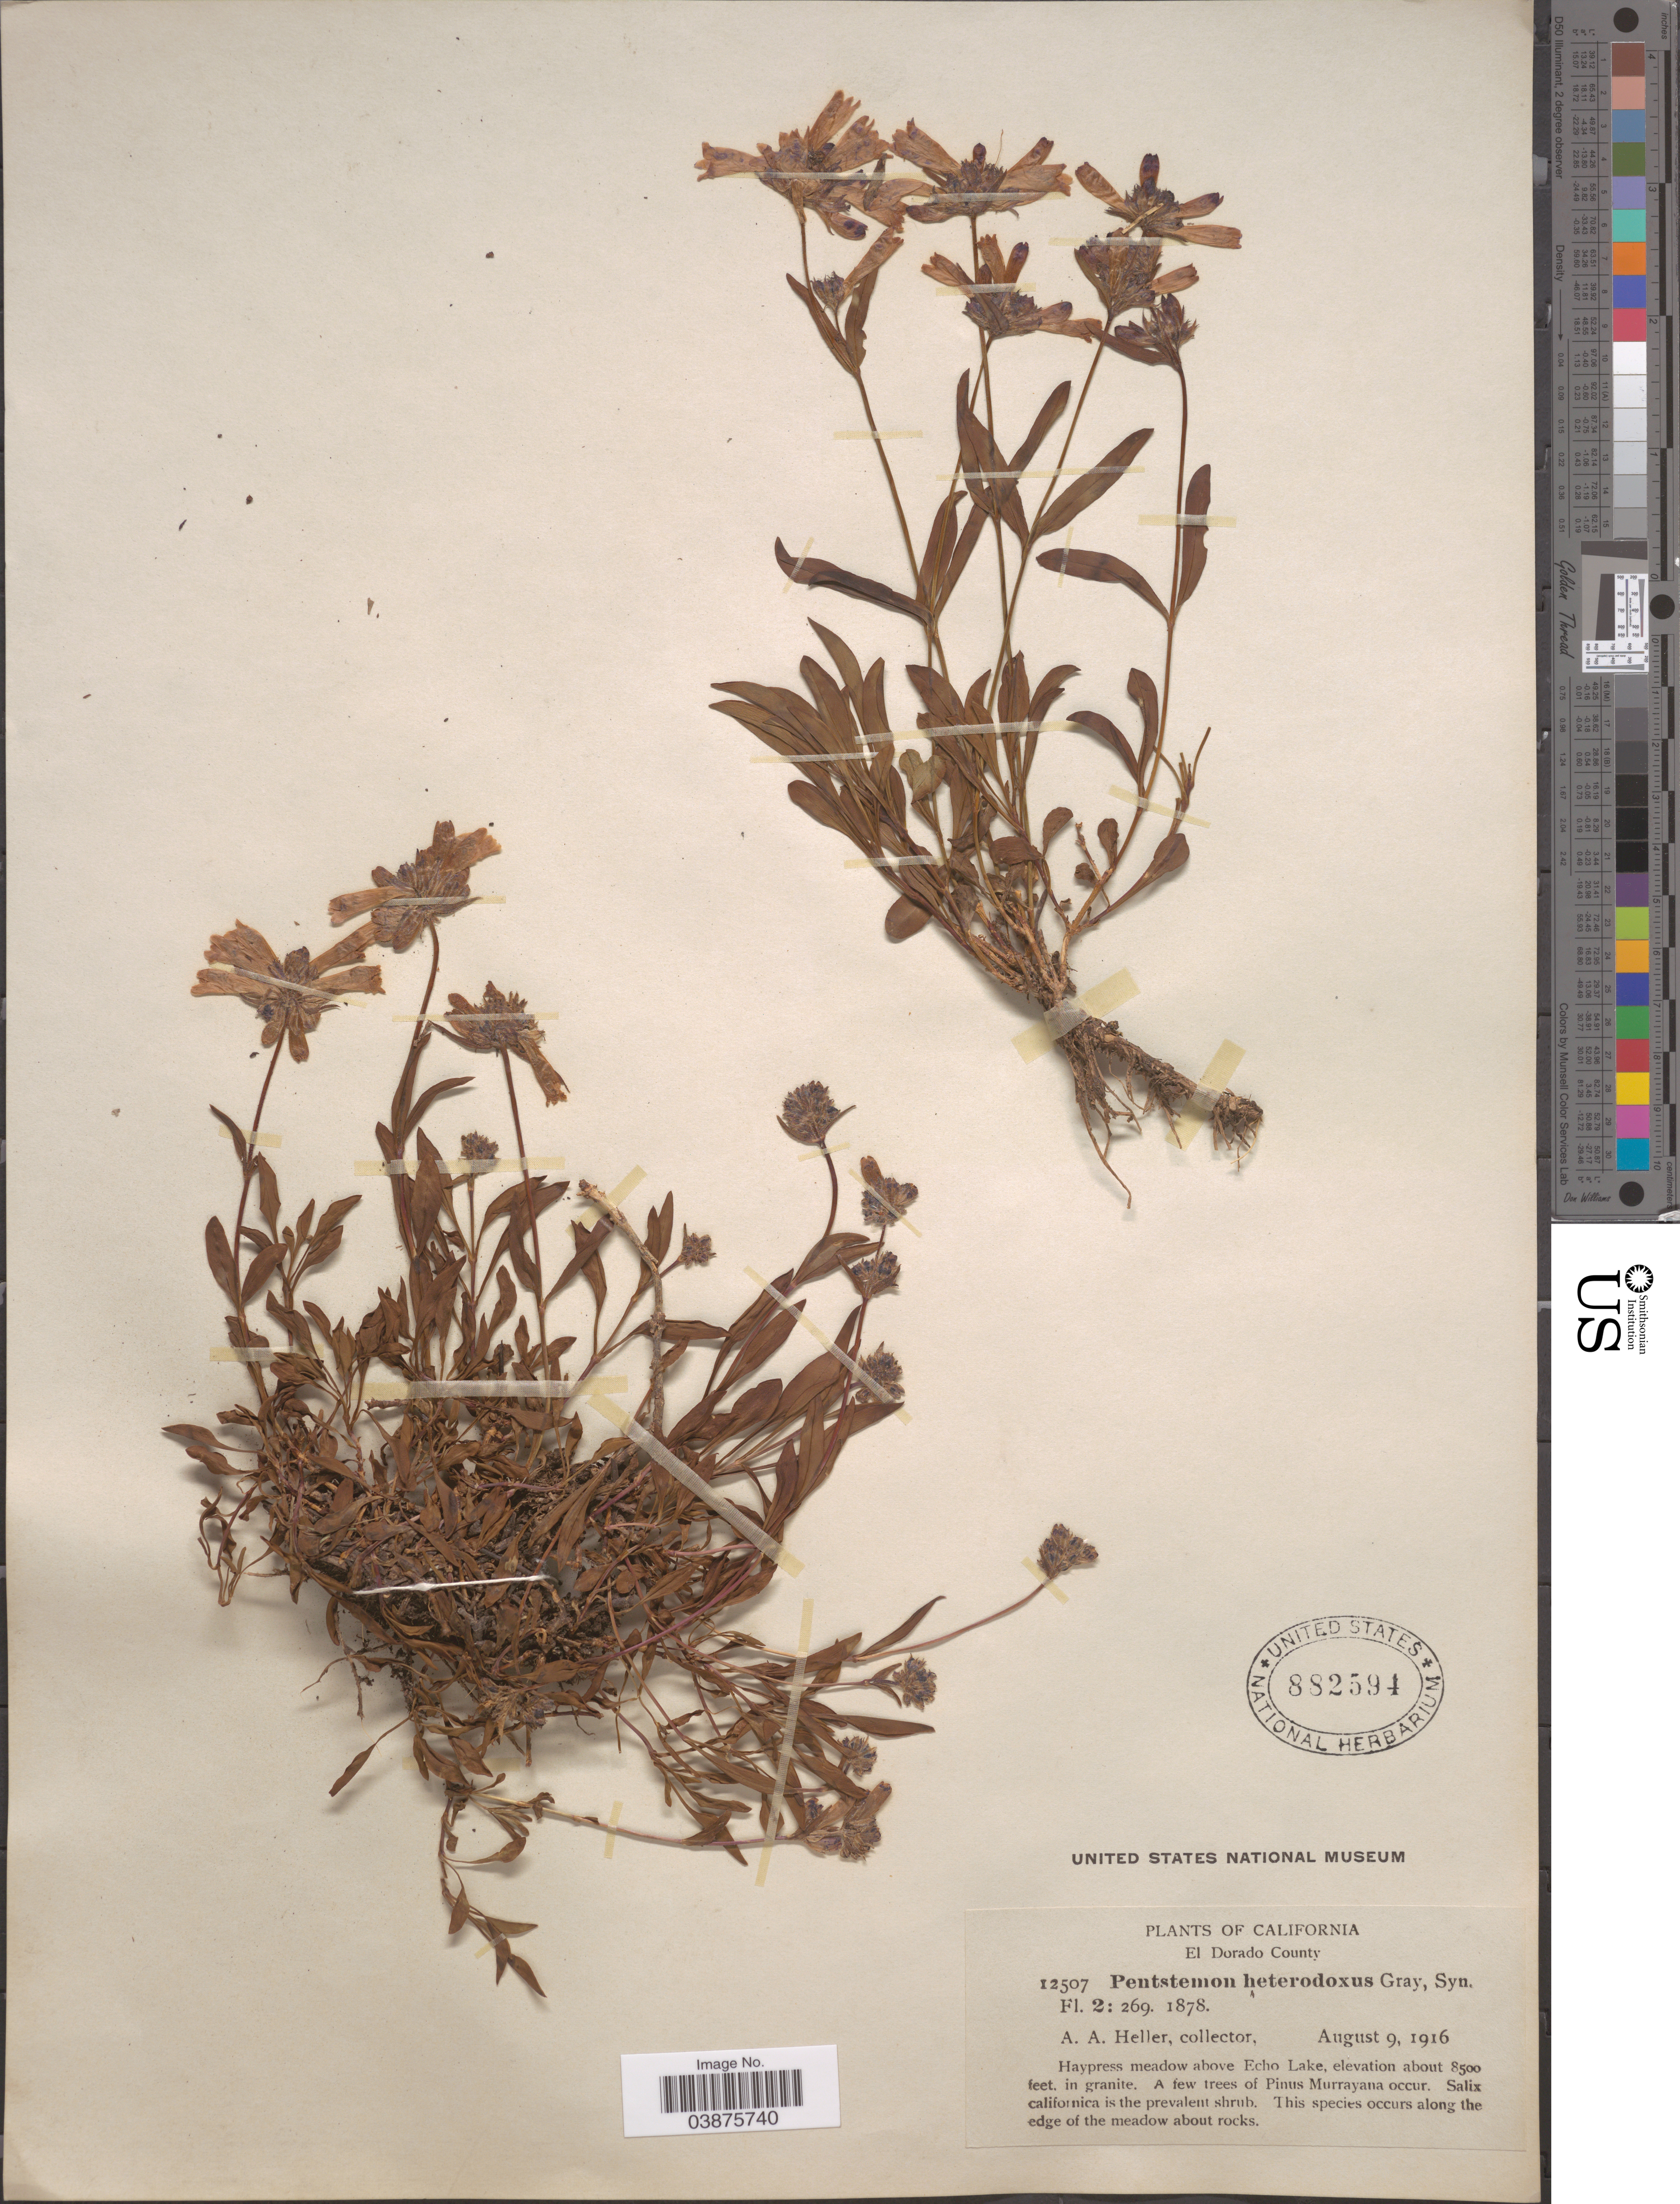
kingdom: Plantae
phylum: Tracheophyta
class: Magnoliopsida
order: Lamiales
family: Plantaginaceae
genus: Penstemon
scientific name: Penstemon heterodoxus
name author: A. Gray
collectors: A. A. Heller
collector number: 12507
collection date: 1916-08-09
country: United States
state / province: California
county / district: El Dorado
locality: El Dorado County. Haypress meadow above Echo Lake.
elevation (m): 2591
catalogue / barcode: US 882594